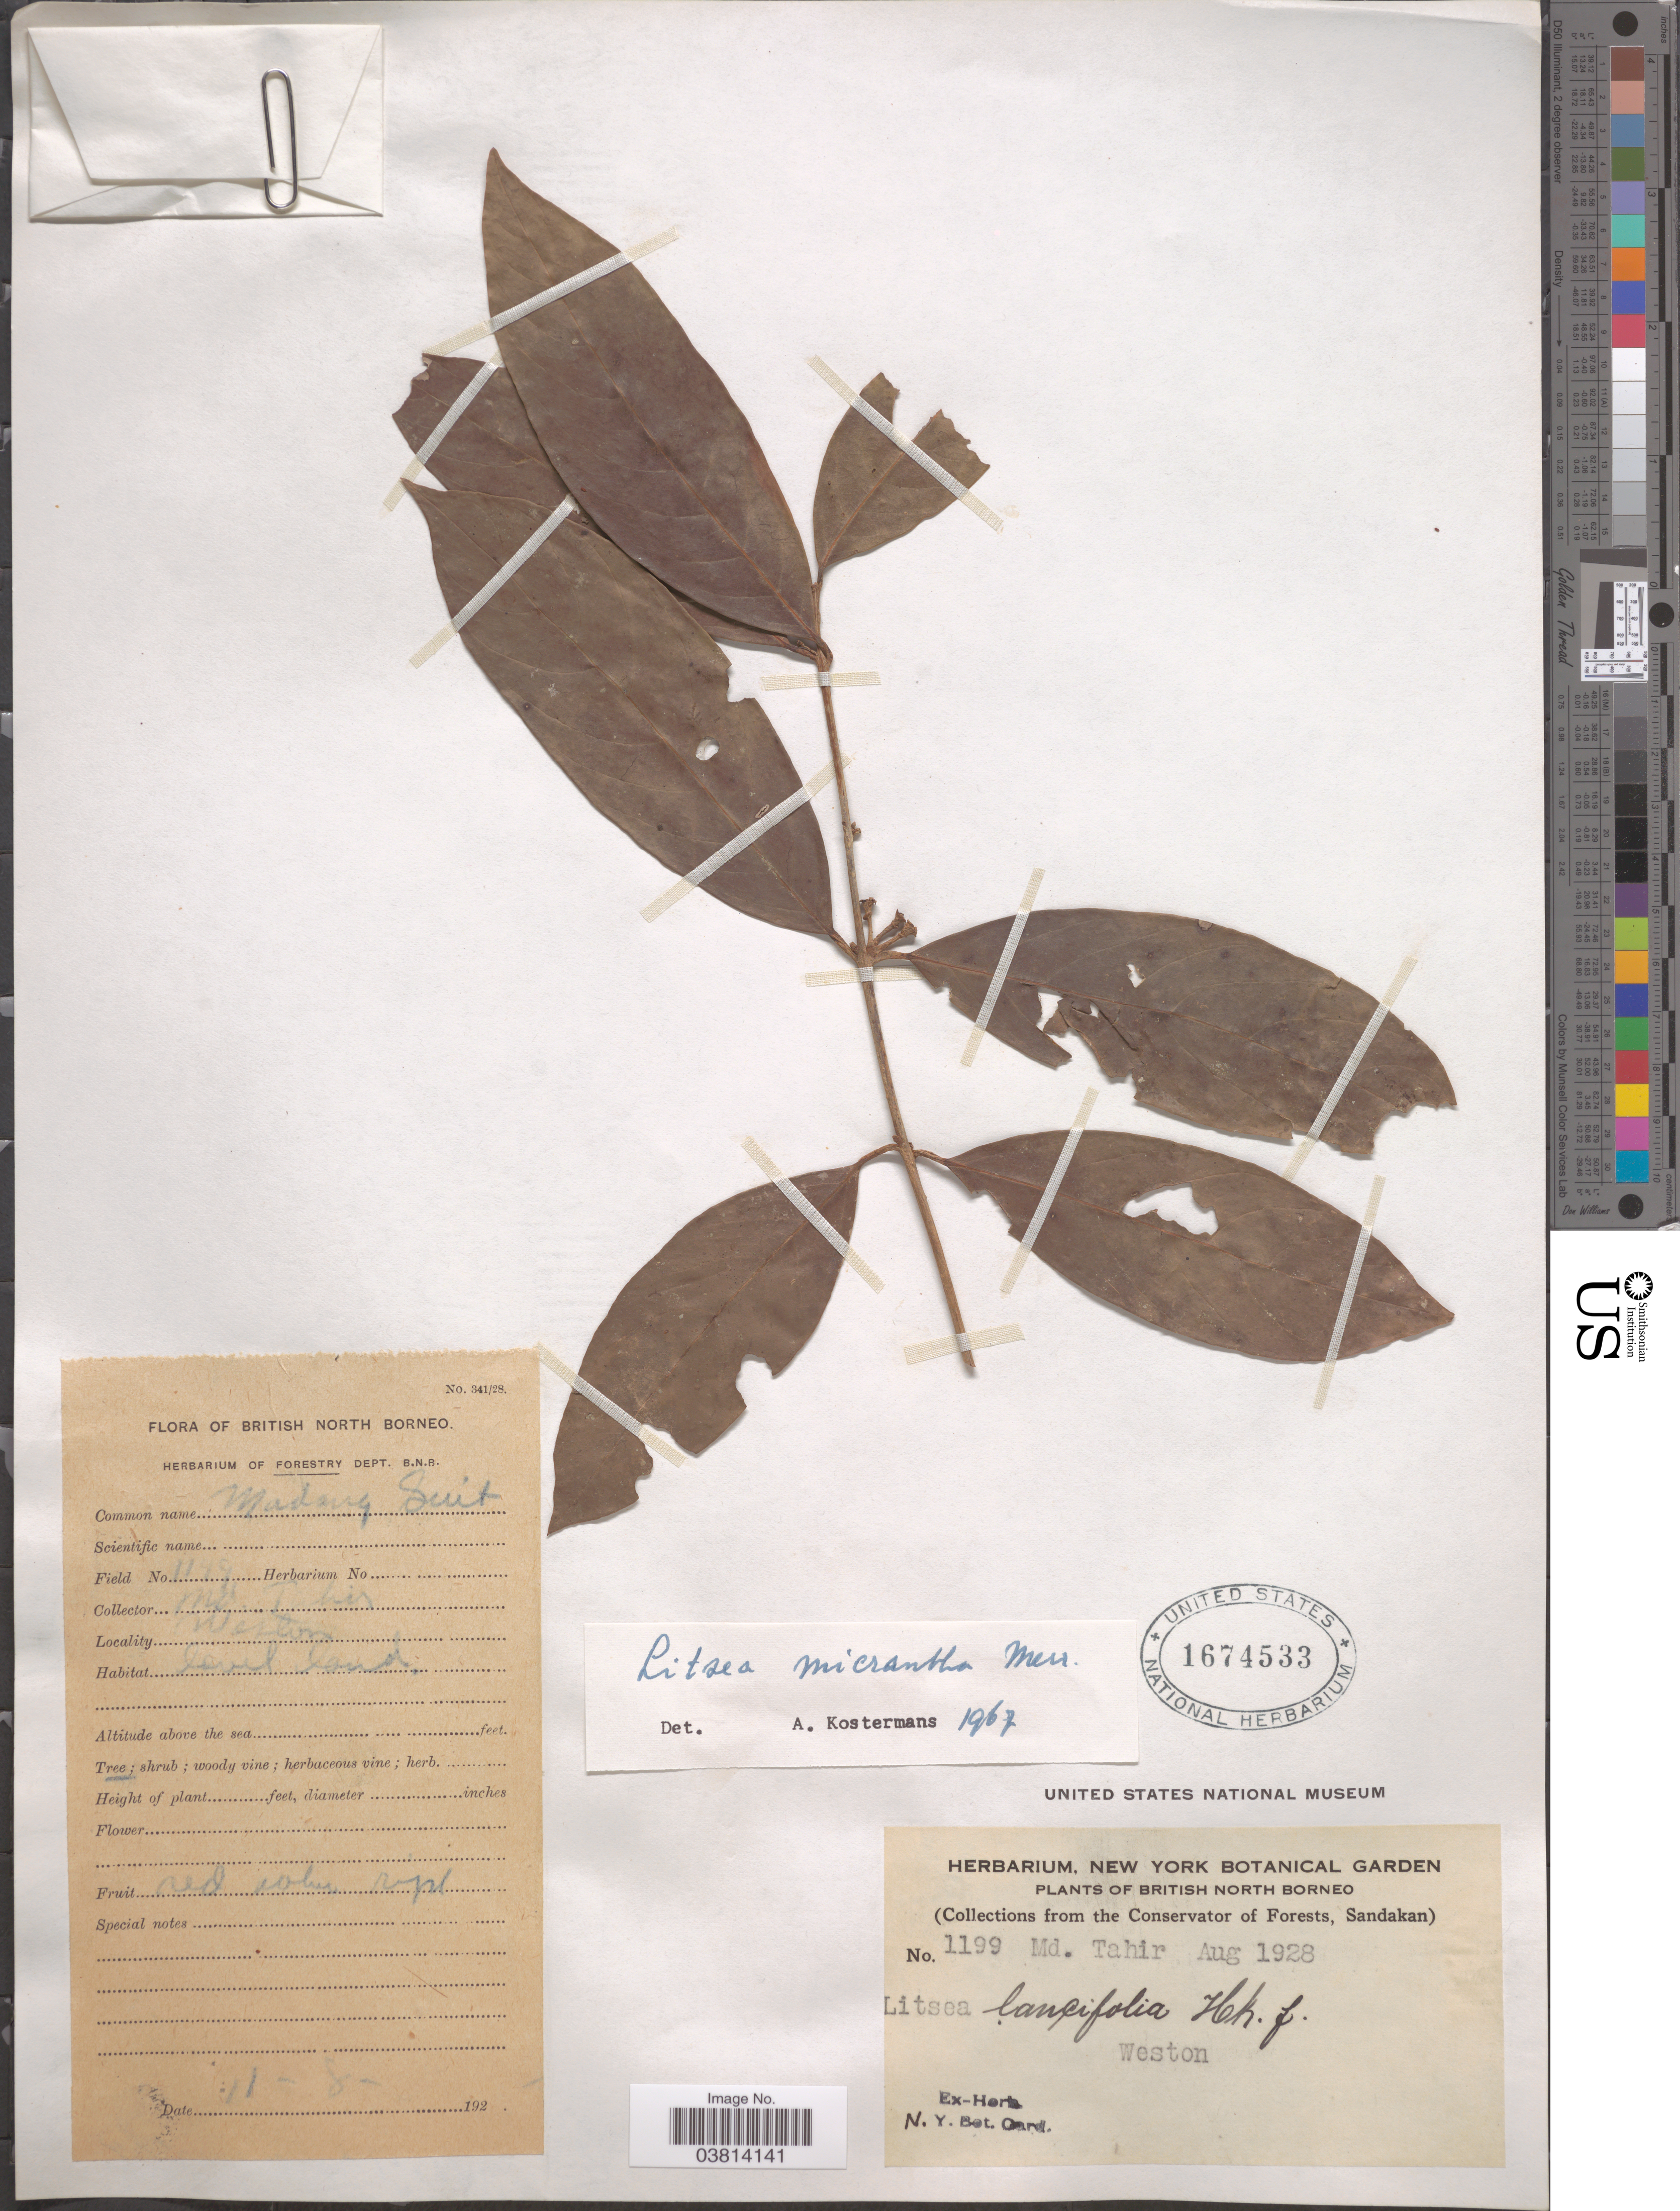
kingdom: Plantae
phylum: Tracheophyta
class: Magnoliopsida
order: Laurales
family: Lauraceae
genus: Litsea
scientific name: Litsea micrantha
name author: Merr.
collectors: M. Tahir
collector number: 1199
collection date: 1928-08-11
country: Malaysia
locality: British North Borneo. Weston.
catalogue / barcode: US 1674533